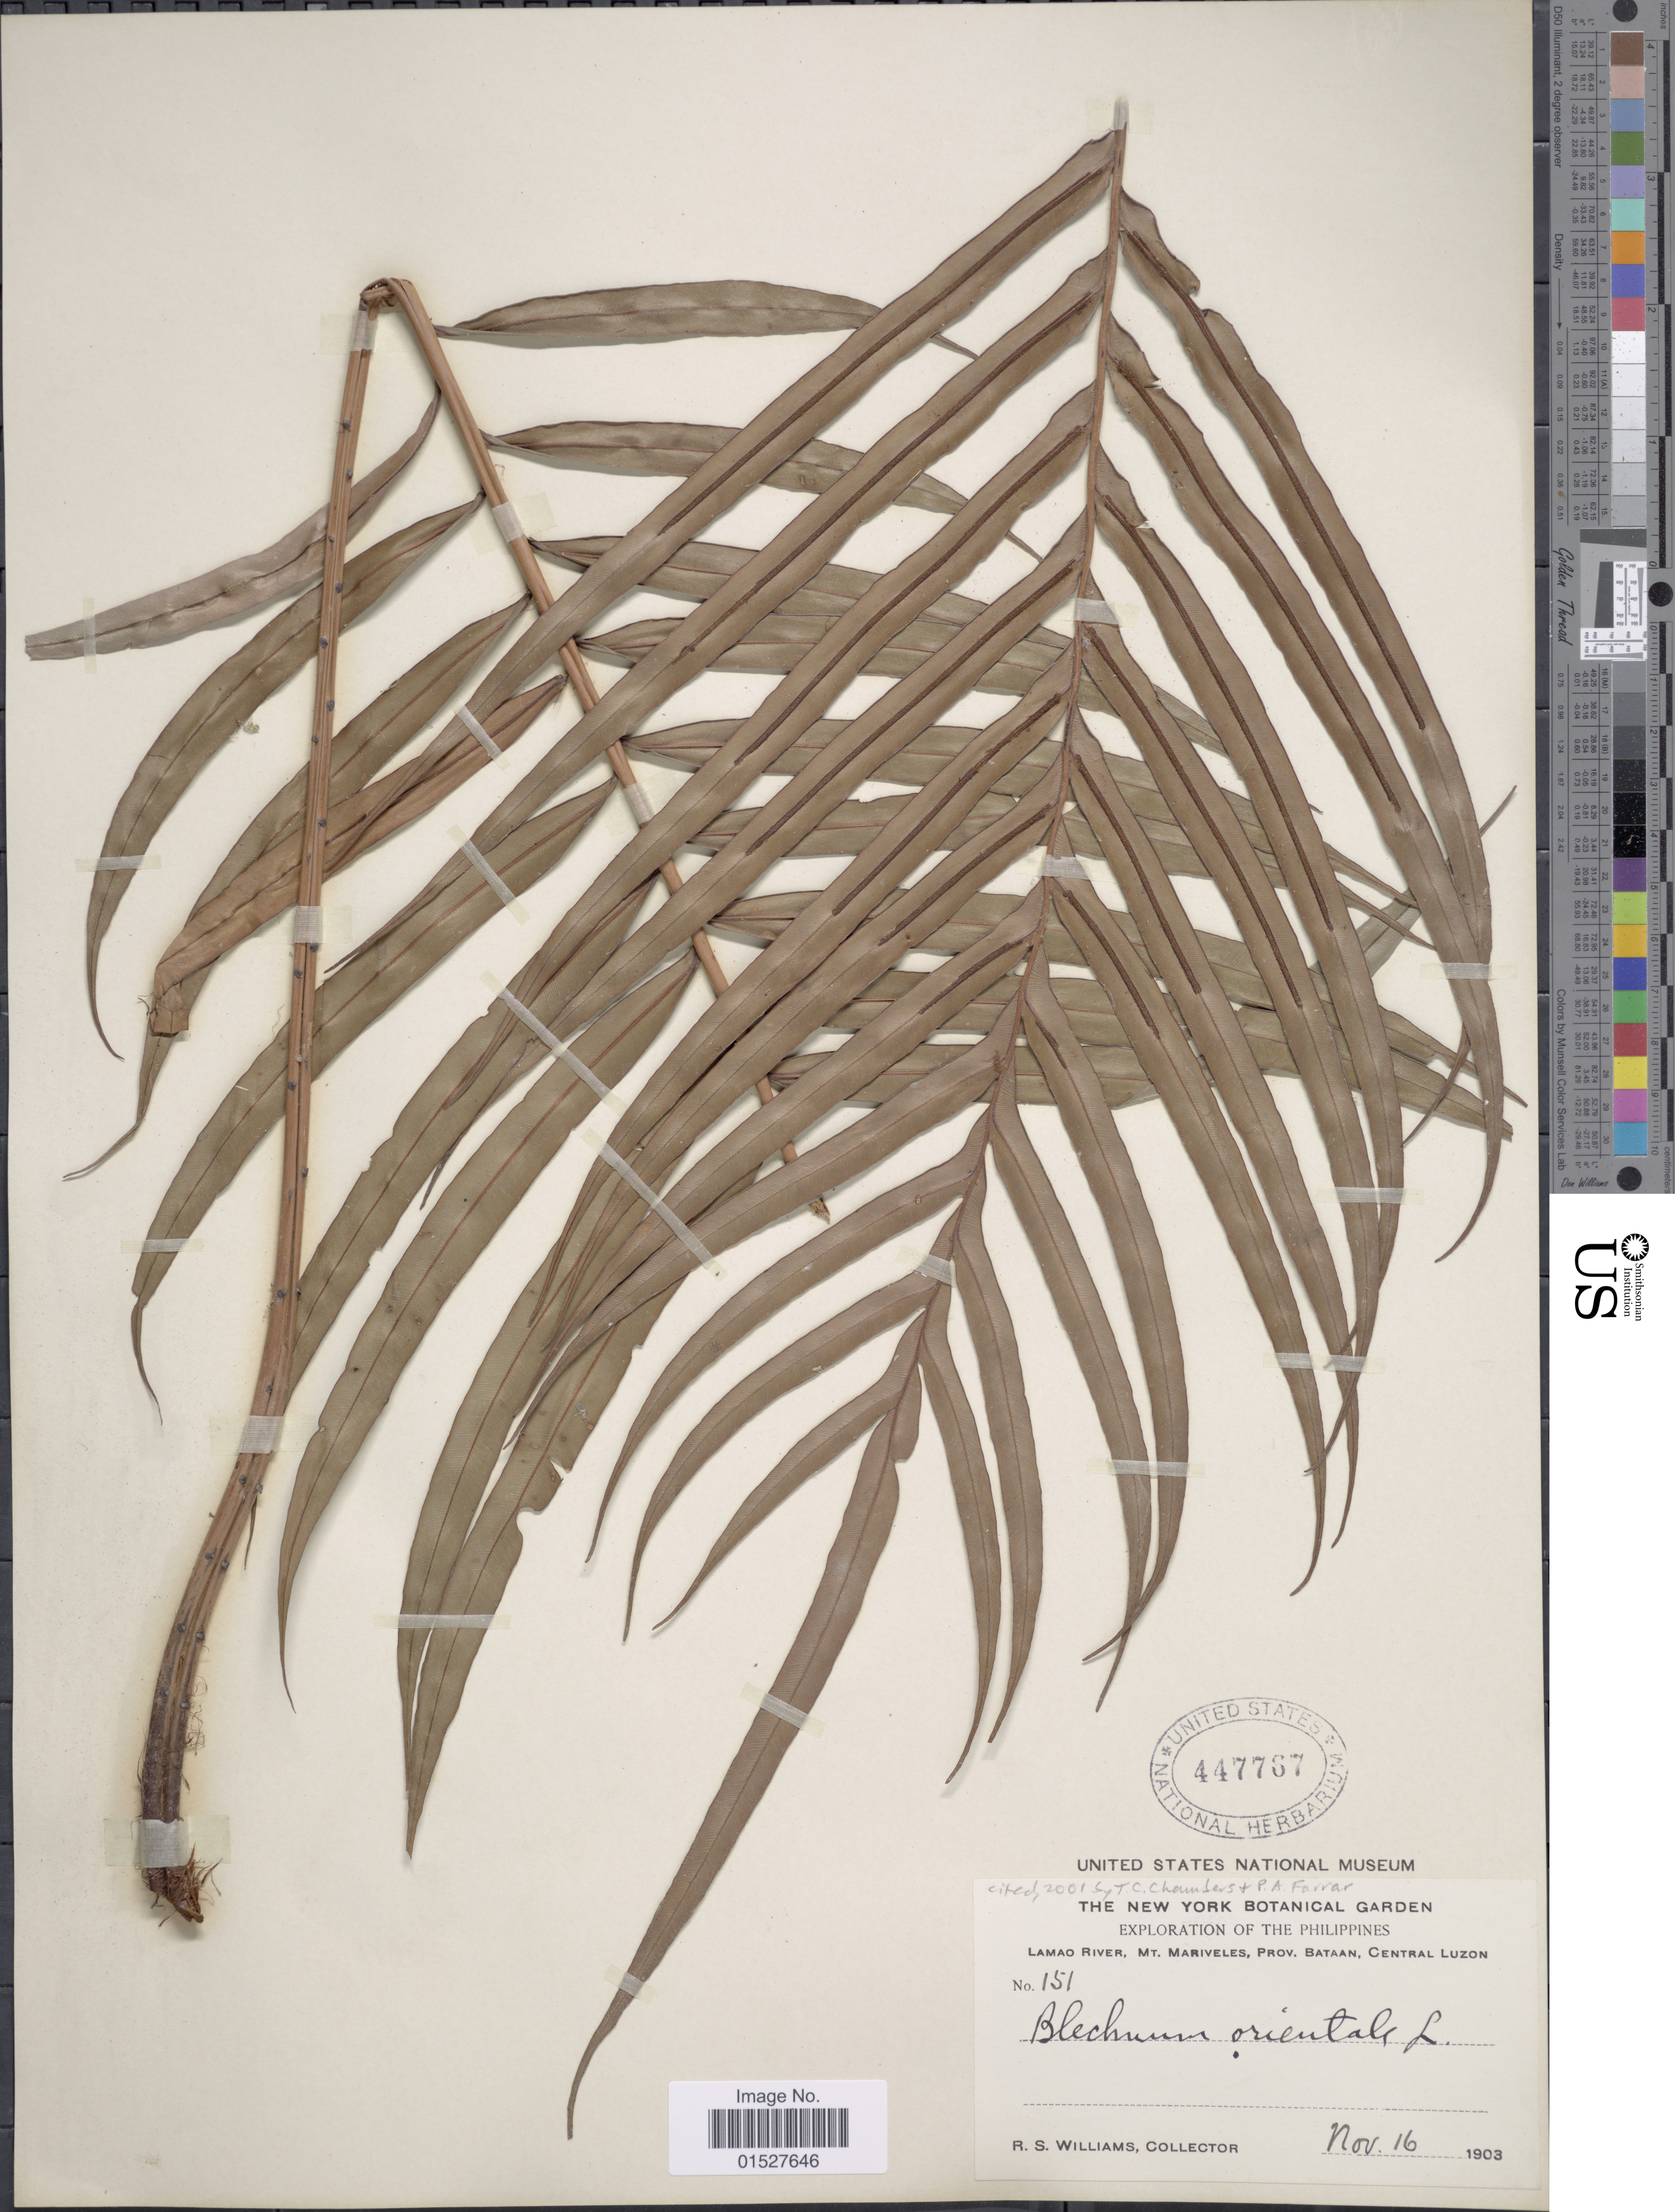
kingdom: Plantae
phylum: Tracheophyta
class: Polypodiopsida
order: Polypodiales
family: Blechnaceae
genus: Blechnum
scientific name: Blechnum orientale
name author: L.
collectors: R. S. Williams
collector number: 151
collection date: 1903-11-16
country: Philippines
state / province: Central Luzon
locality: Lamao River, Mt. Mariveles, Prov. Bataan.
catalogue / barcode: US 447767